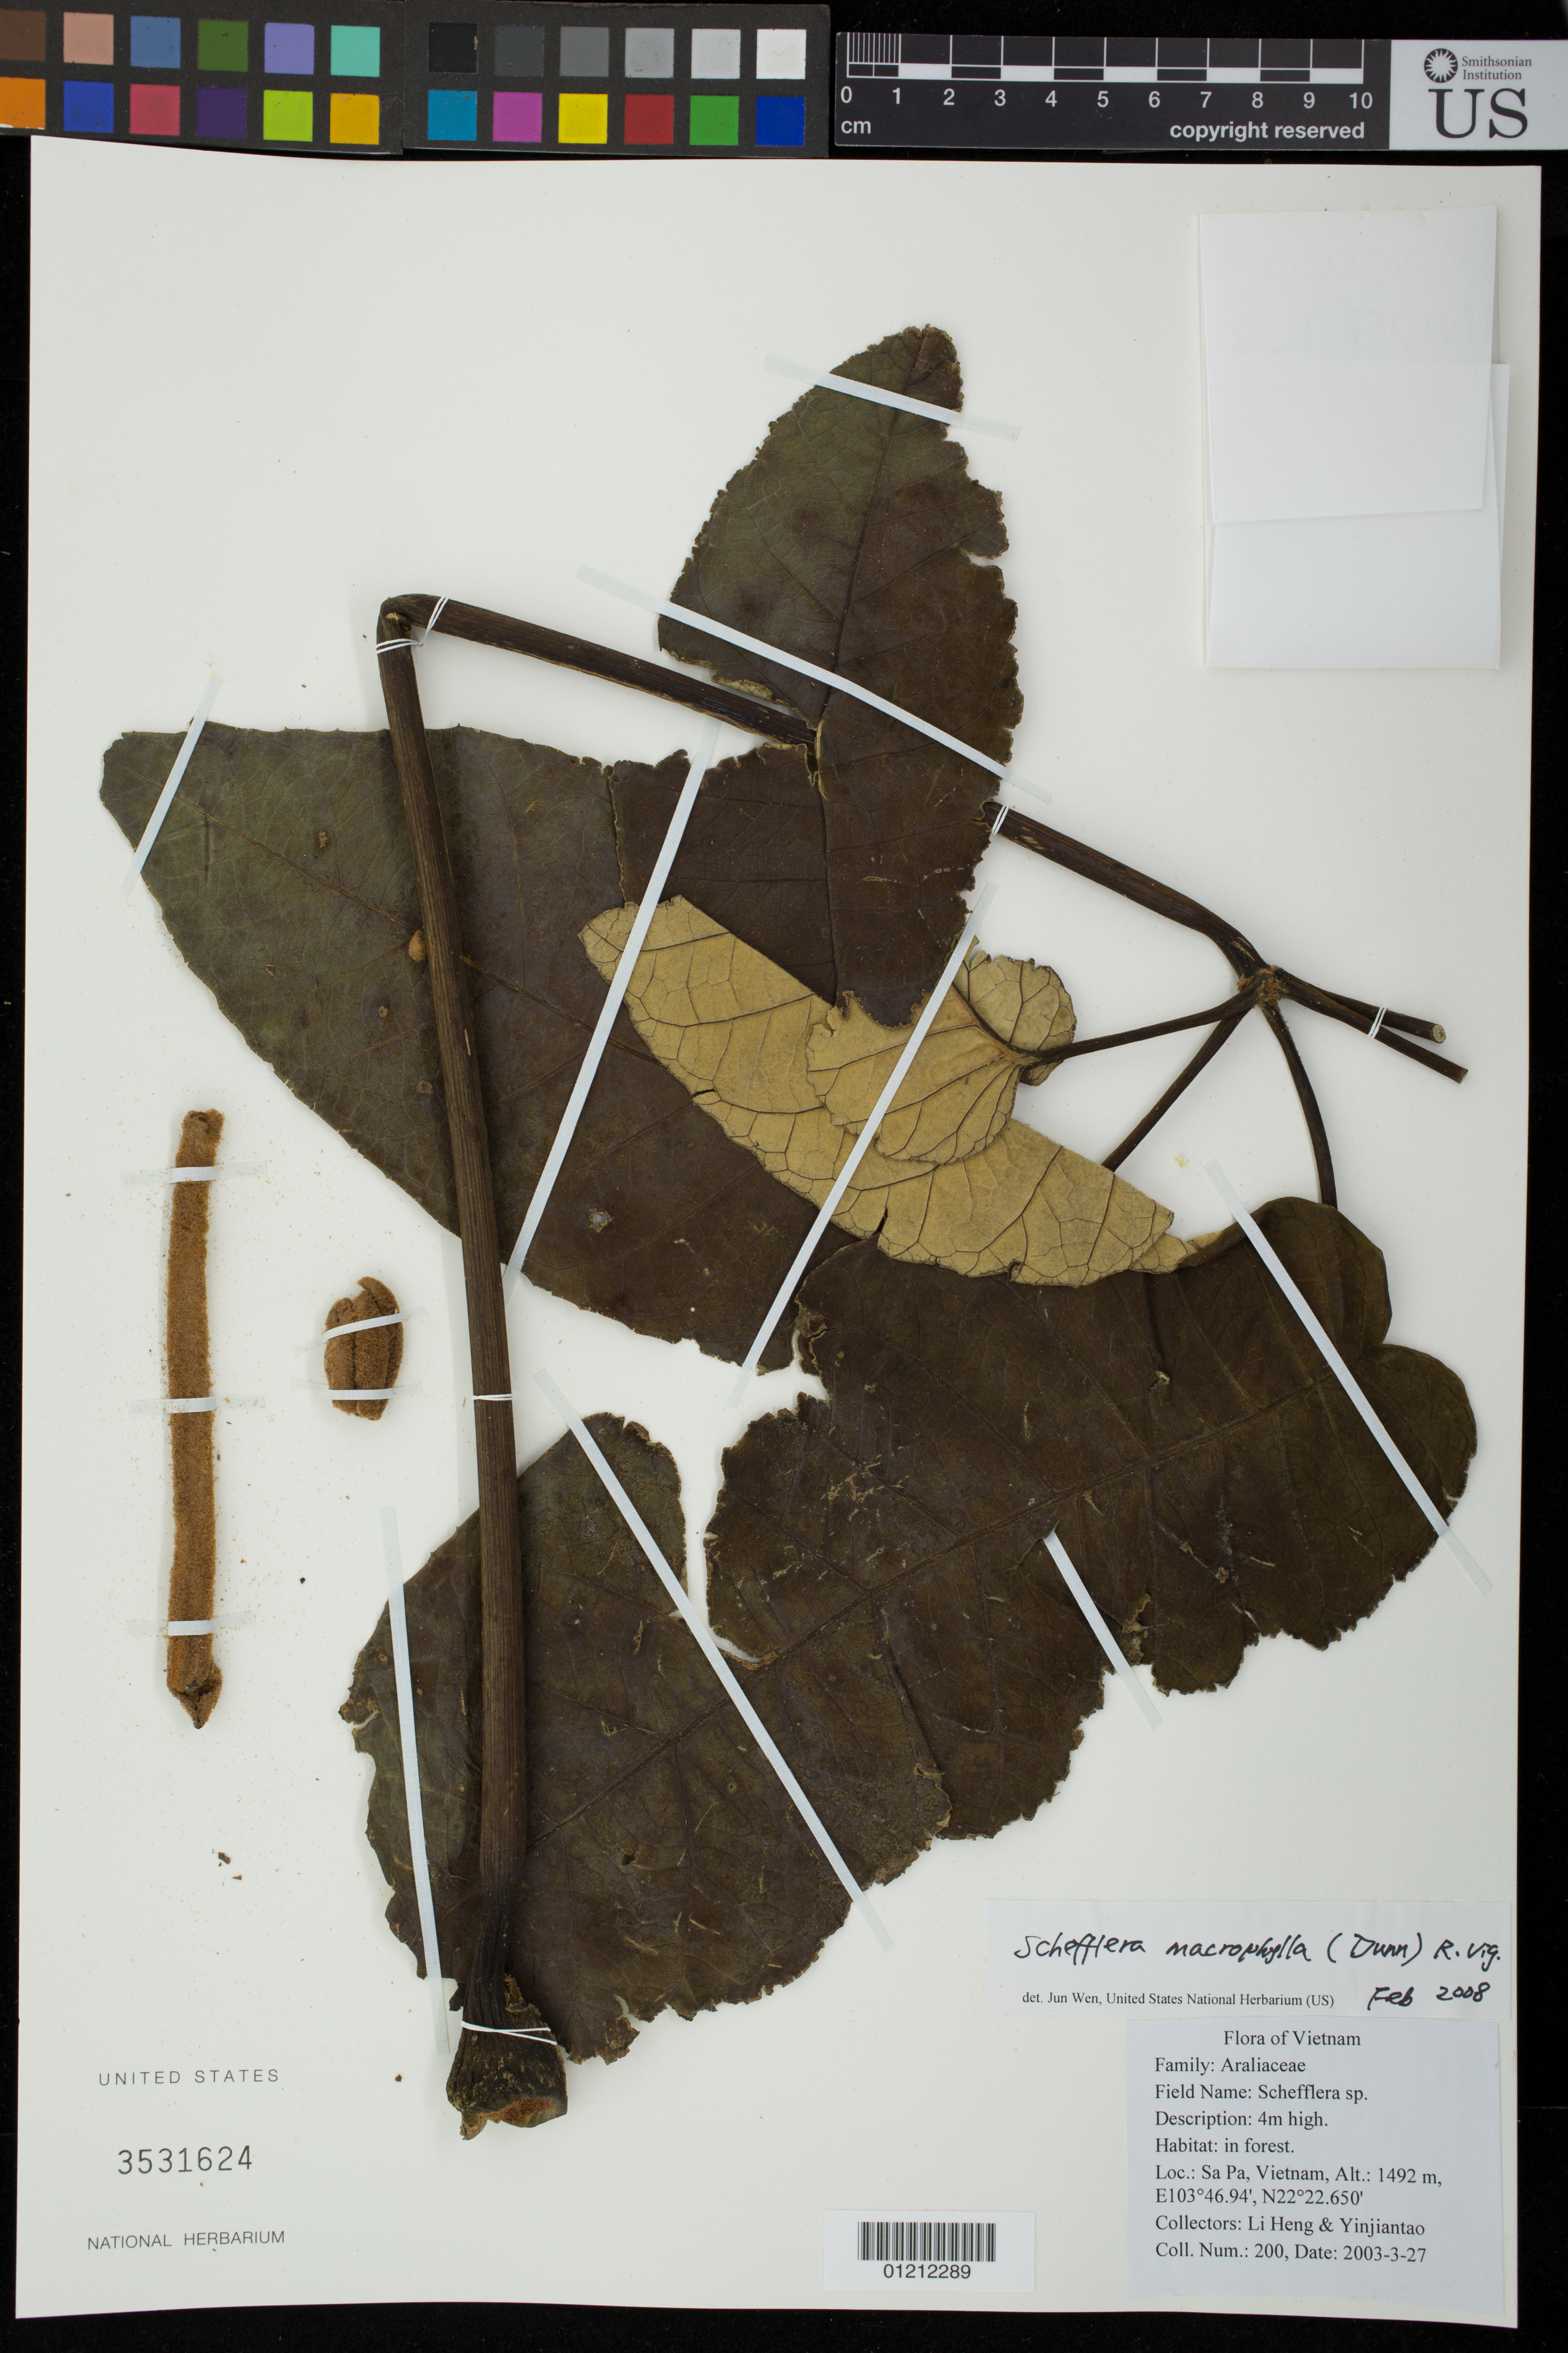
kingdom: Plantae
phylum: Tracheophyta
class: Magnoliopsida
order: Apiales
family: Araliaceae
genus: Schefflera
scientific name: Schefflera macrophylla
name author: R. Vig.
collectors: L. Heng & J. T. Yin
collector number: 200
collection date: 2003-03-27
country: Vietnam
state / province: Lao Cai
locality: Sa Pa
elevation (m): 1492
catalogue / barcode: US 3531624